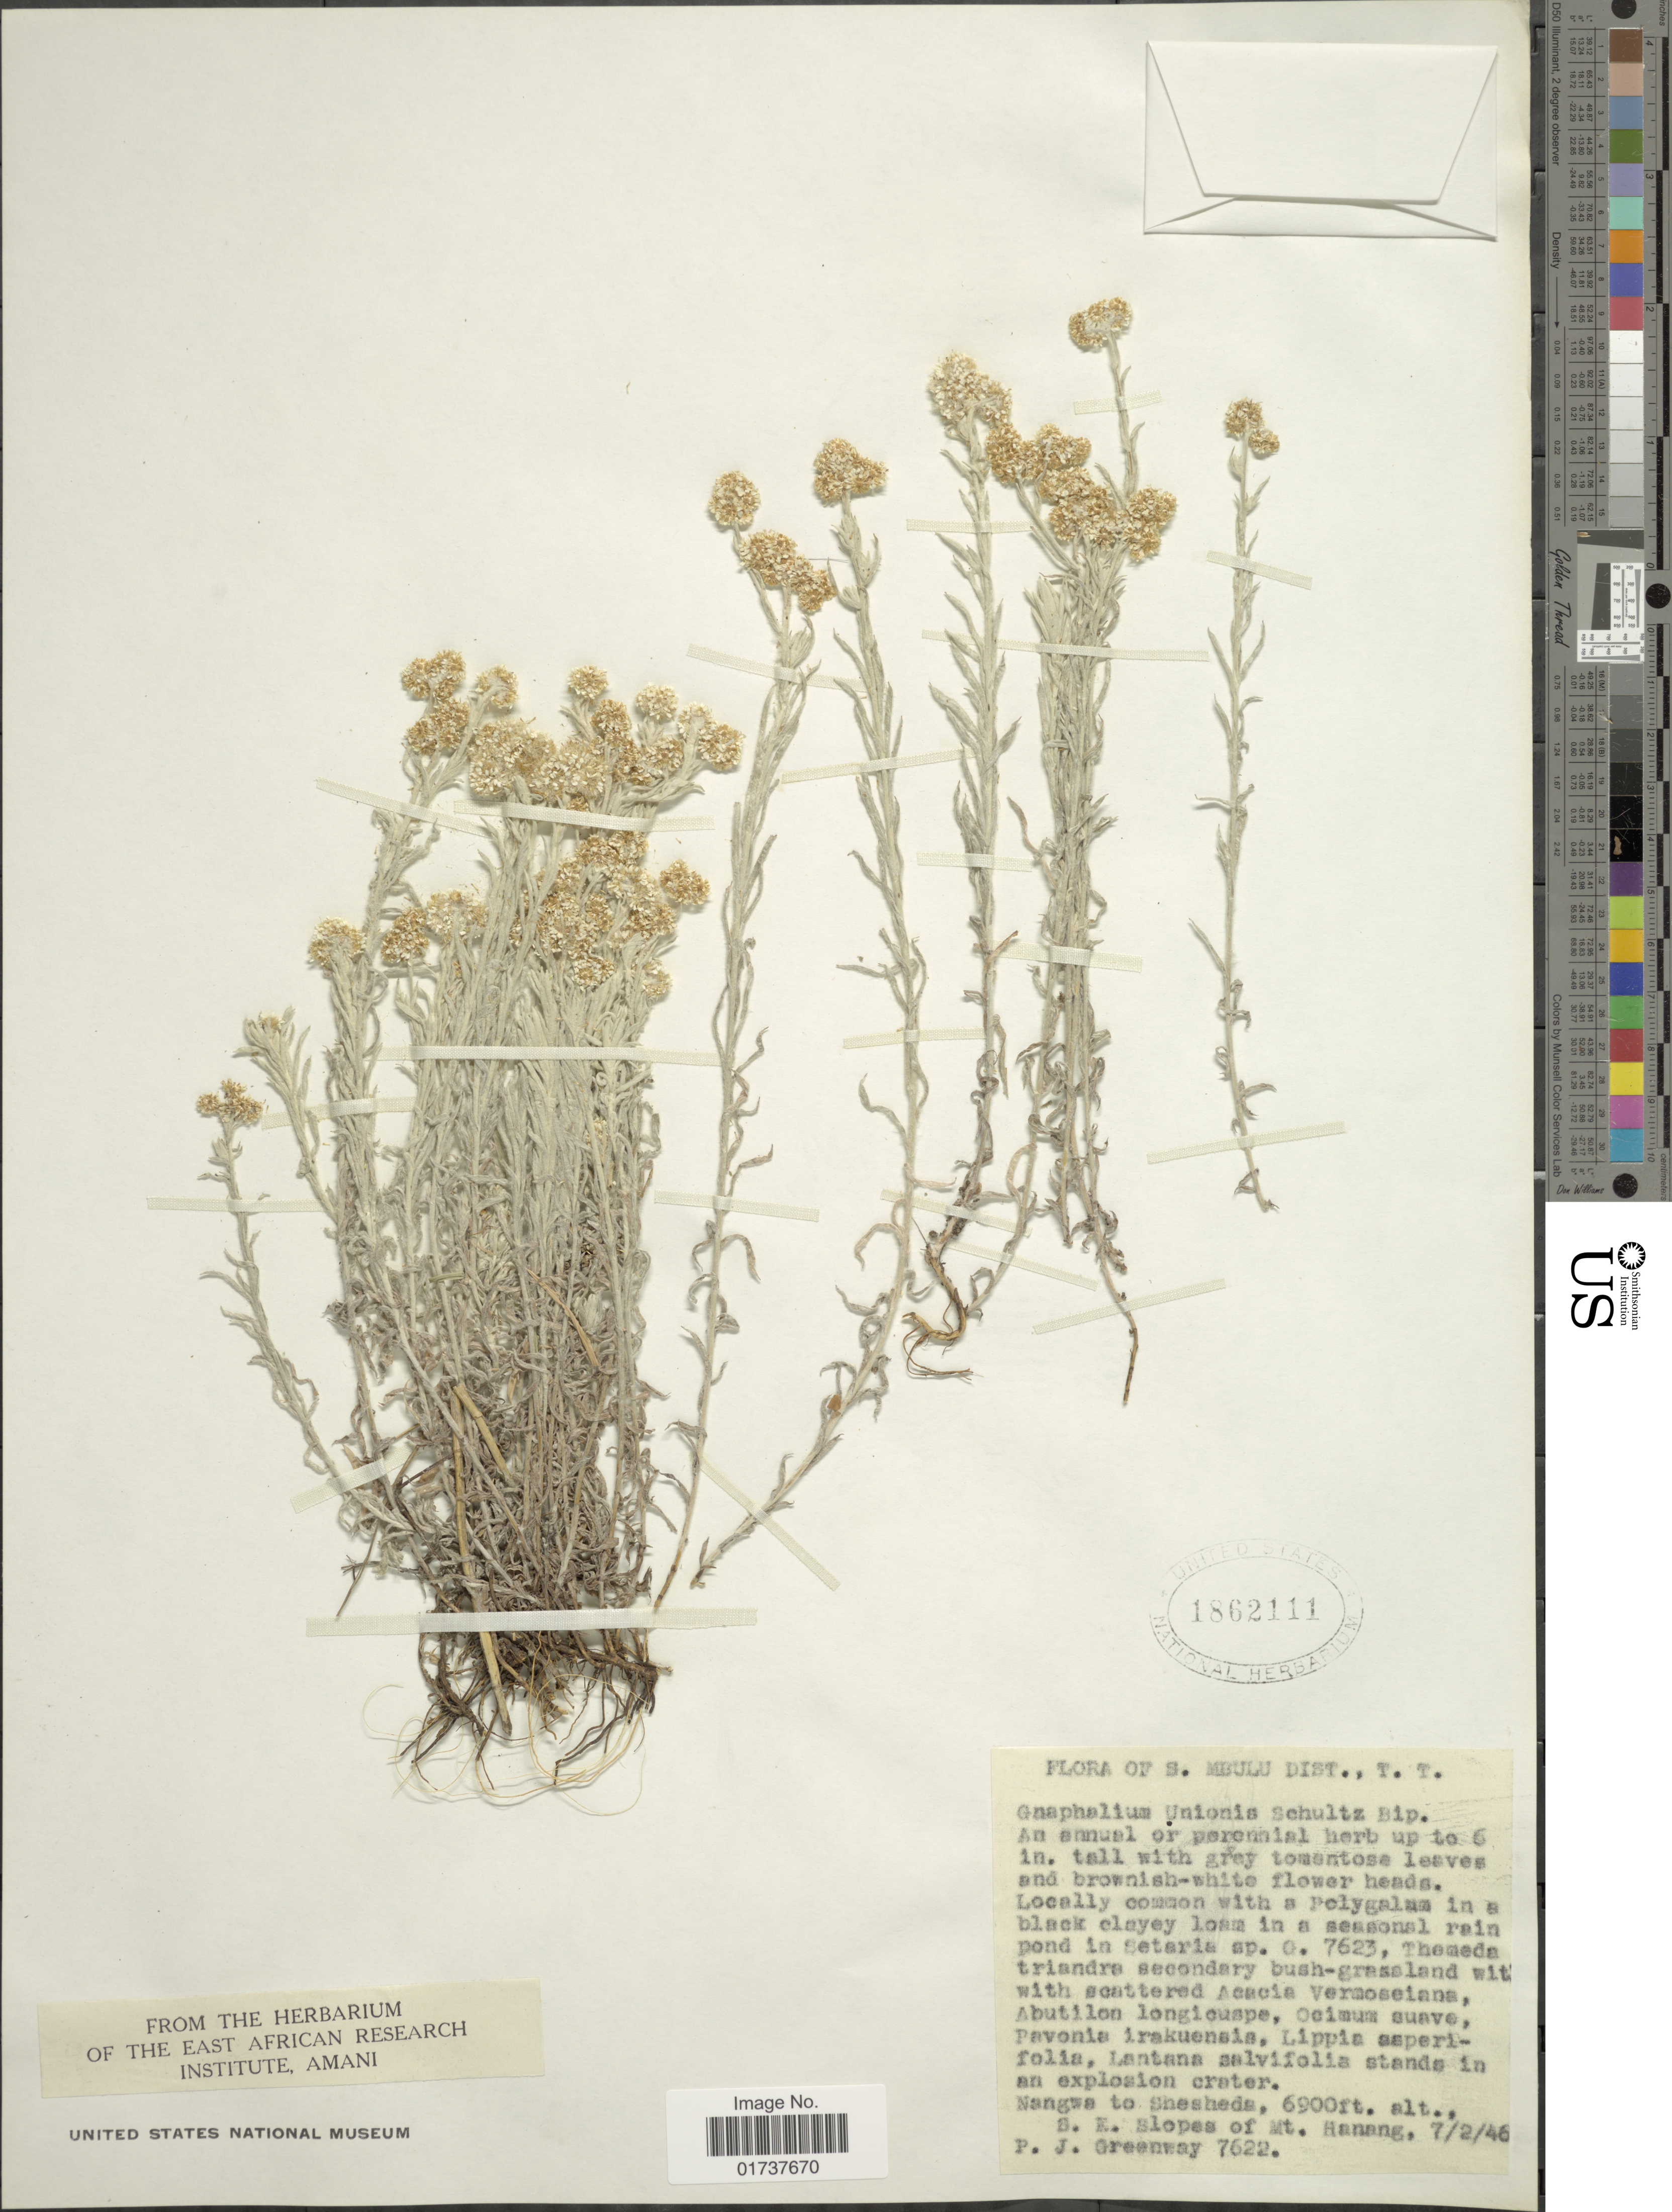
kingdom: Plantae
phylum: Tracheophyta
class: Magnoliopsida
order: Asterales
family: Asteraceae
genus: Gnaphalium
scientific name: Gnaphalium unionis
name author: Sch. Bip. ex Oliv. & Hiern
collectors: P. J. Greenway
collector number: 7622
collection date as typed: Transcribed d/m/y: 7/2/46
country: Tanzania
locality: Nangwa to Shesheda, S.E. slopes of Mt. Hanang, S. Mbulu, Dist., T.T.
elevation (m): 2103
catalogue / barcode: US 1862111